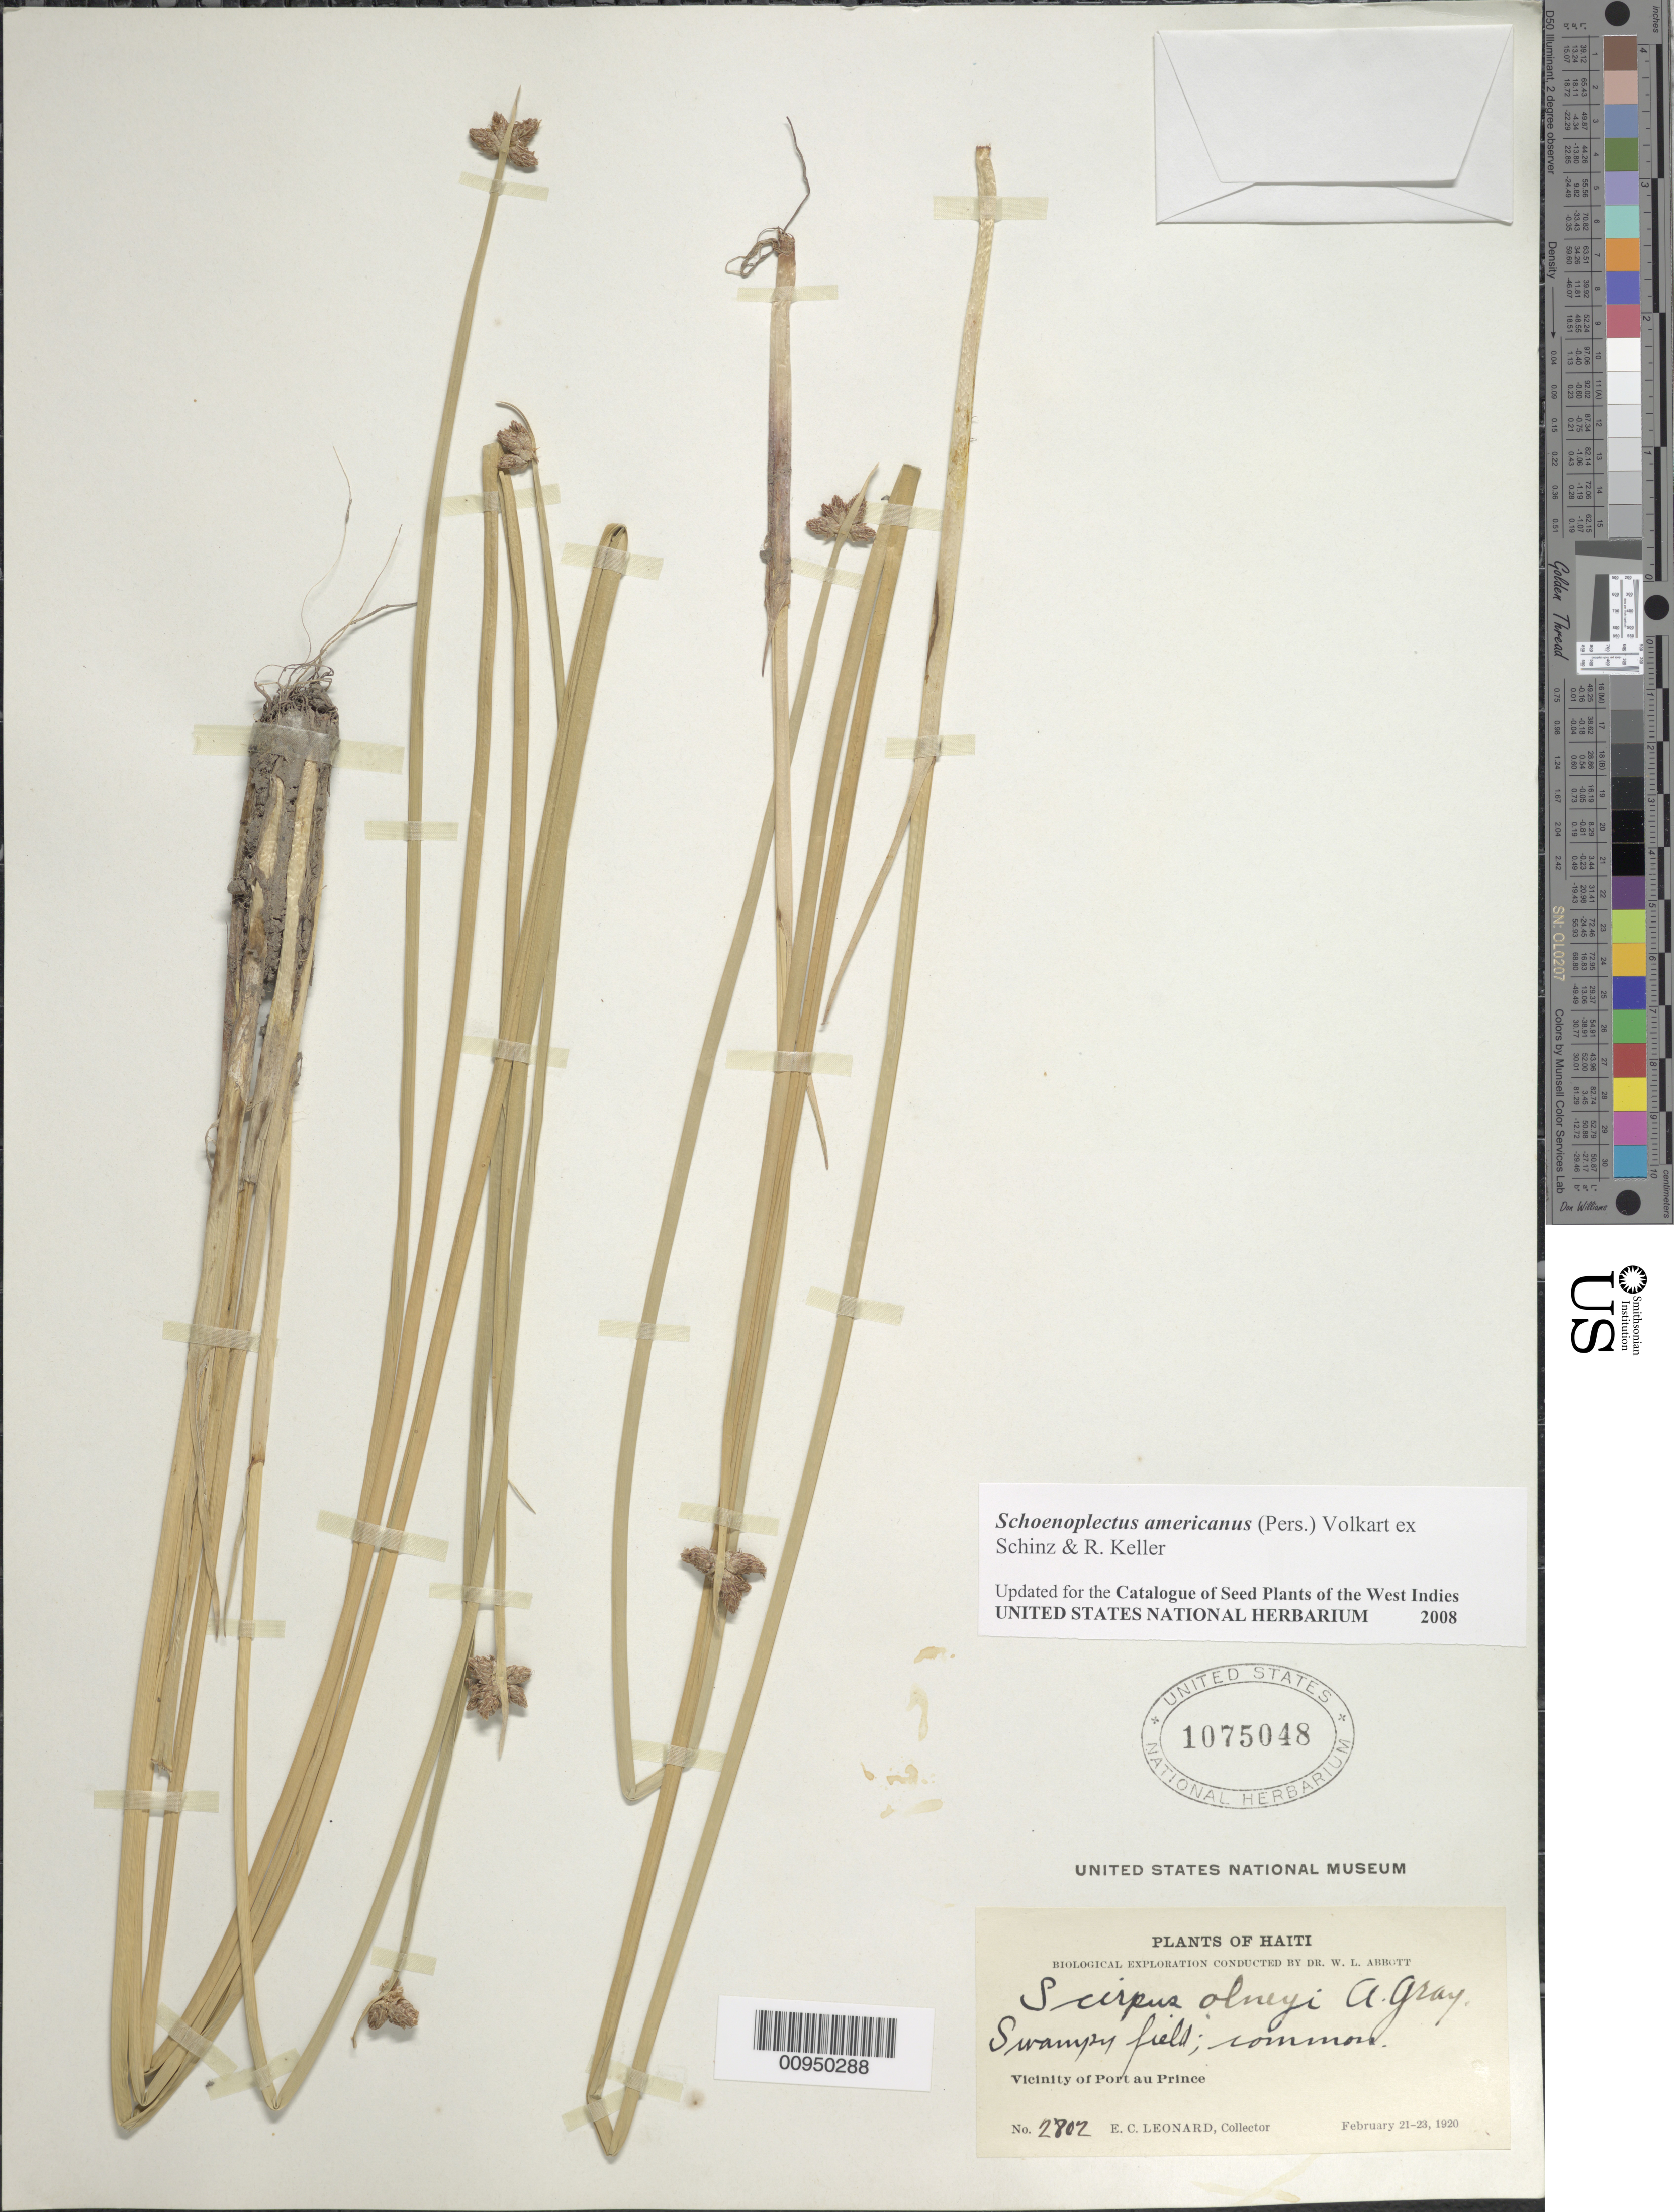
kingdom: Plantae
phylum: Tracheophyta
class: Liliopsida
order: Poales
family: Cyperaceae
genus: Schoenoplectus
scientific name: Schoenoplectus americanus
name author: (Pers.) Volkart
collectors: E. C. Leonard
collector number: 2802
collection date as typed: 21 Feb 1920 to 23 Feb 1920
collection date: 1920-02-21/1920-02-23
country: Haiti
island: Hispaniola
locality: Vicinity of Port au Prince.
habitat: Swampy field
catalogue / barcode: US 1075048